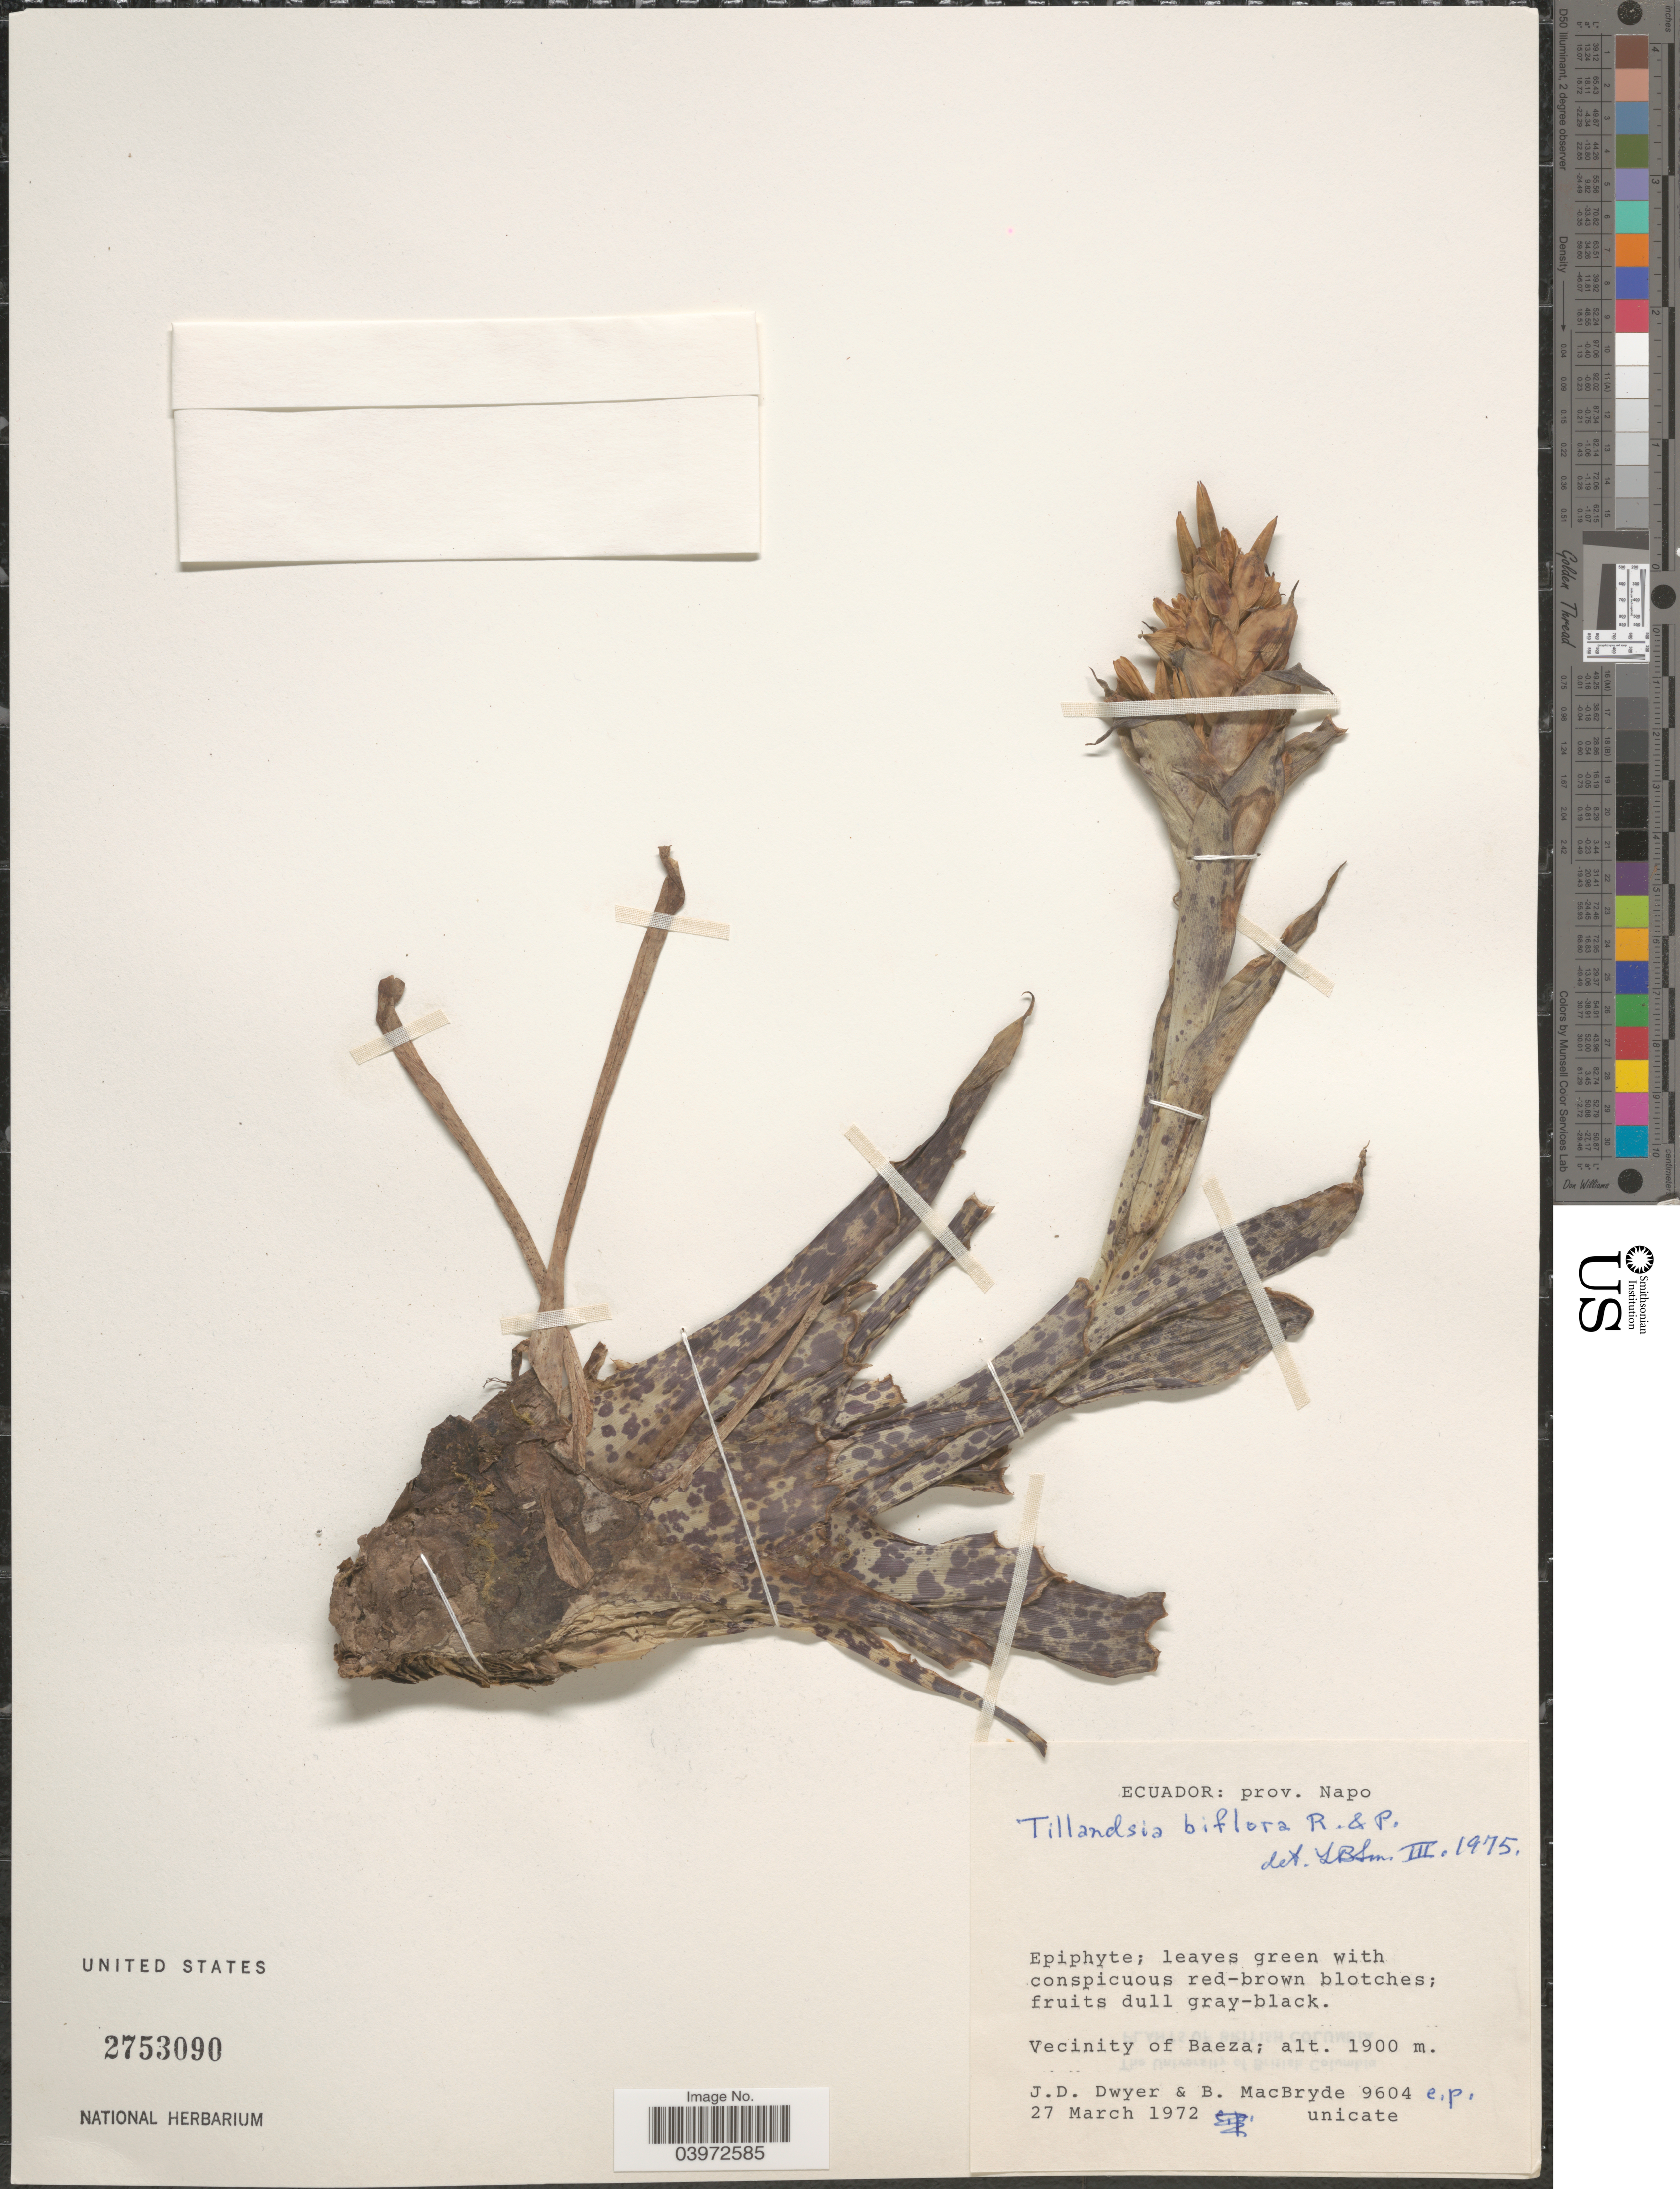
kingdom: Plantae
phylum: Tracheophyta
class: Liliopsida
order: Poales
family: Bromeliaceae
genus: Tillandsia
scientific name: Tillandsia biflora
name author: Ruiz & Pav.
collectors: J. D. Dwyer & B. MacBryde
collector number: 9604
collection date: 1972-03-27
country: Ecuador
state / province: Napo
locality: Vicinity of Baeza.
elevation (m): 1900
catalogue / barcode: US 2753090